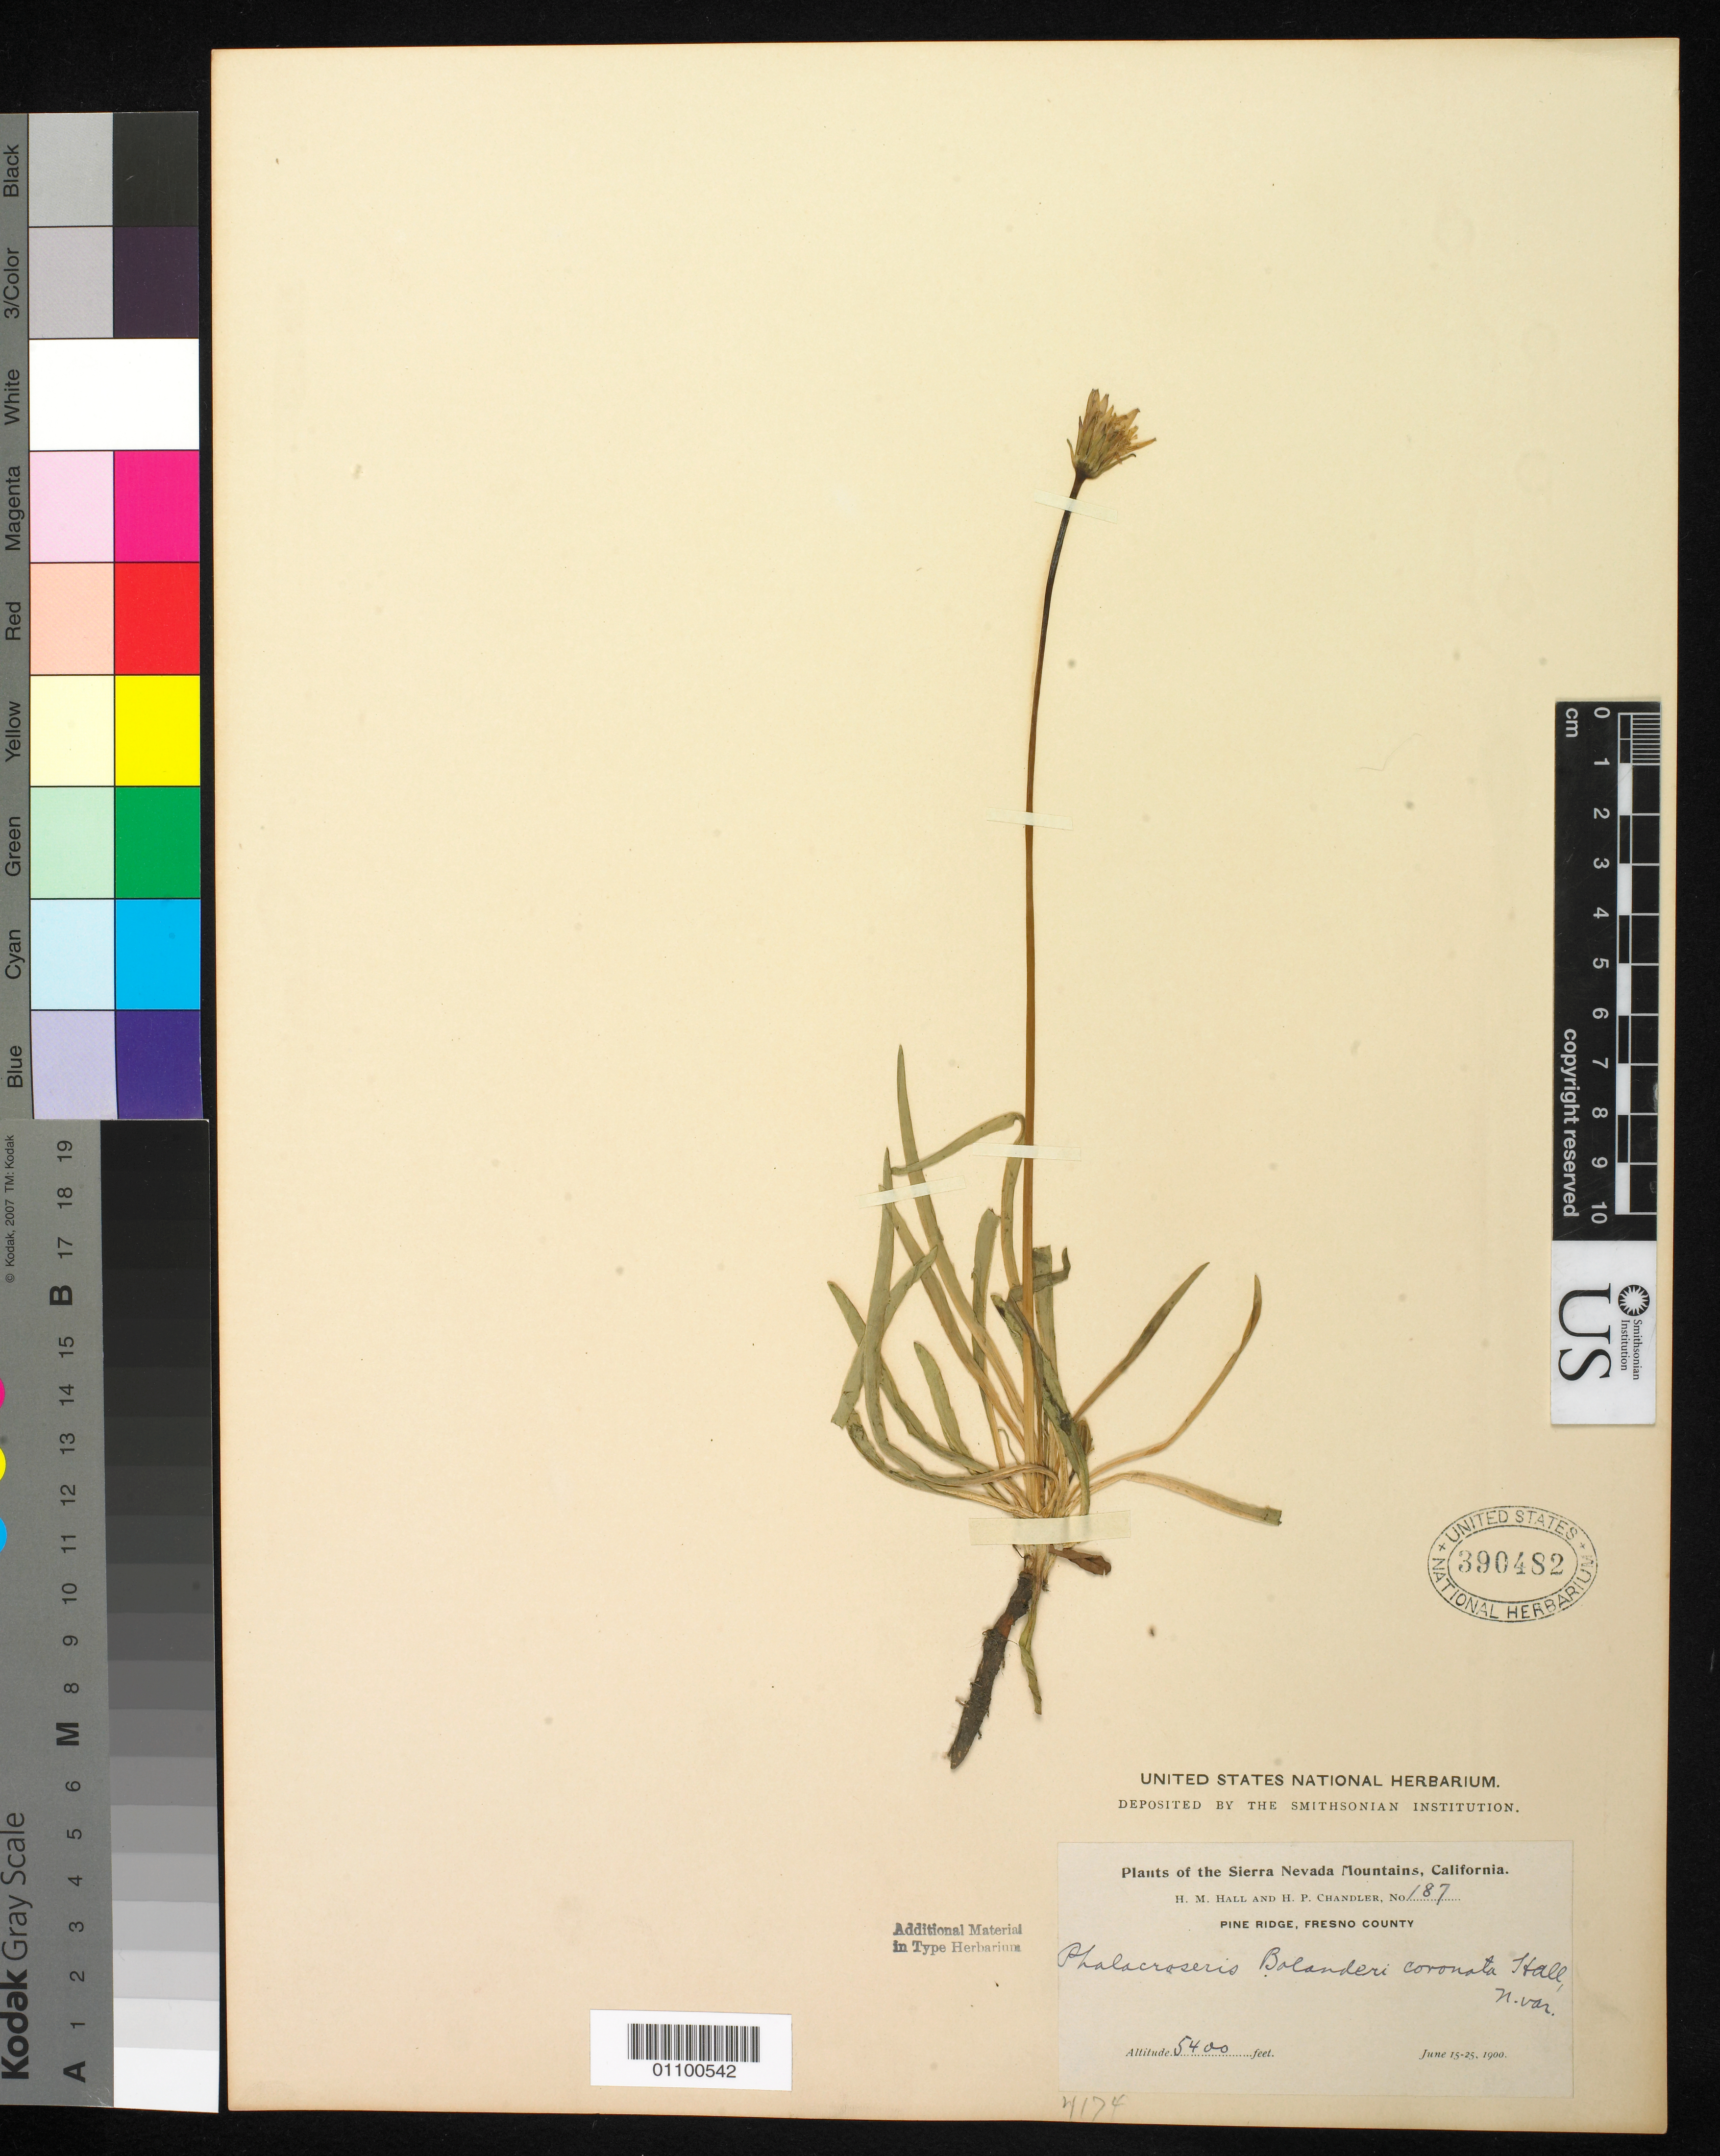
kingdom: Plantae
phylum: Tracheophyta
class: Magnoliopsida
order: Asterales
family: Asteraceae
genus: Phalacroseris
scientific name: Phalacroseris bolanderi var. coronata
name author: H.M. Hall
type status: Isotype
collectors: H. M. Hall & H. Chandler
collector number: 187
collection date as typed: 15 Jun 1900 to 25 Jun 1900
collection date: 1900-06-15/1900-06-25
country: United States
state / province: California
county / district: Fresno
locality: Pine Ridge.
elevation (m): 1650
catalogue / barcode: US 390482